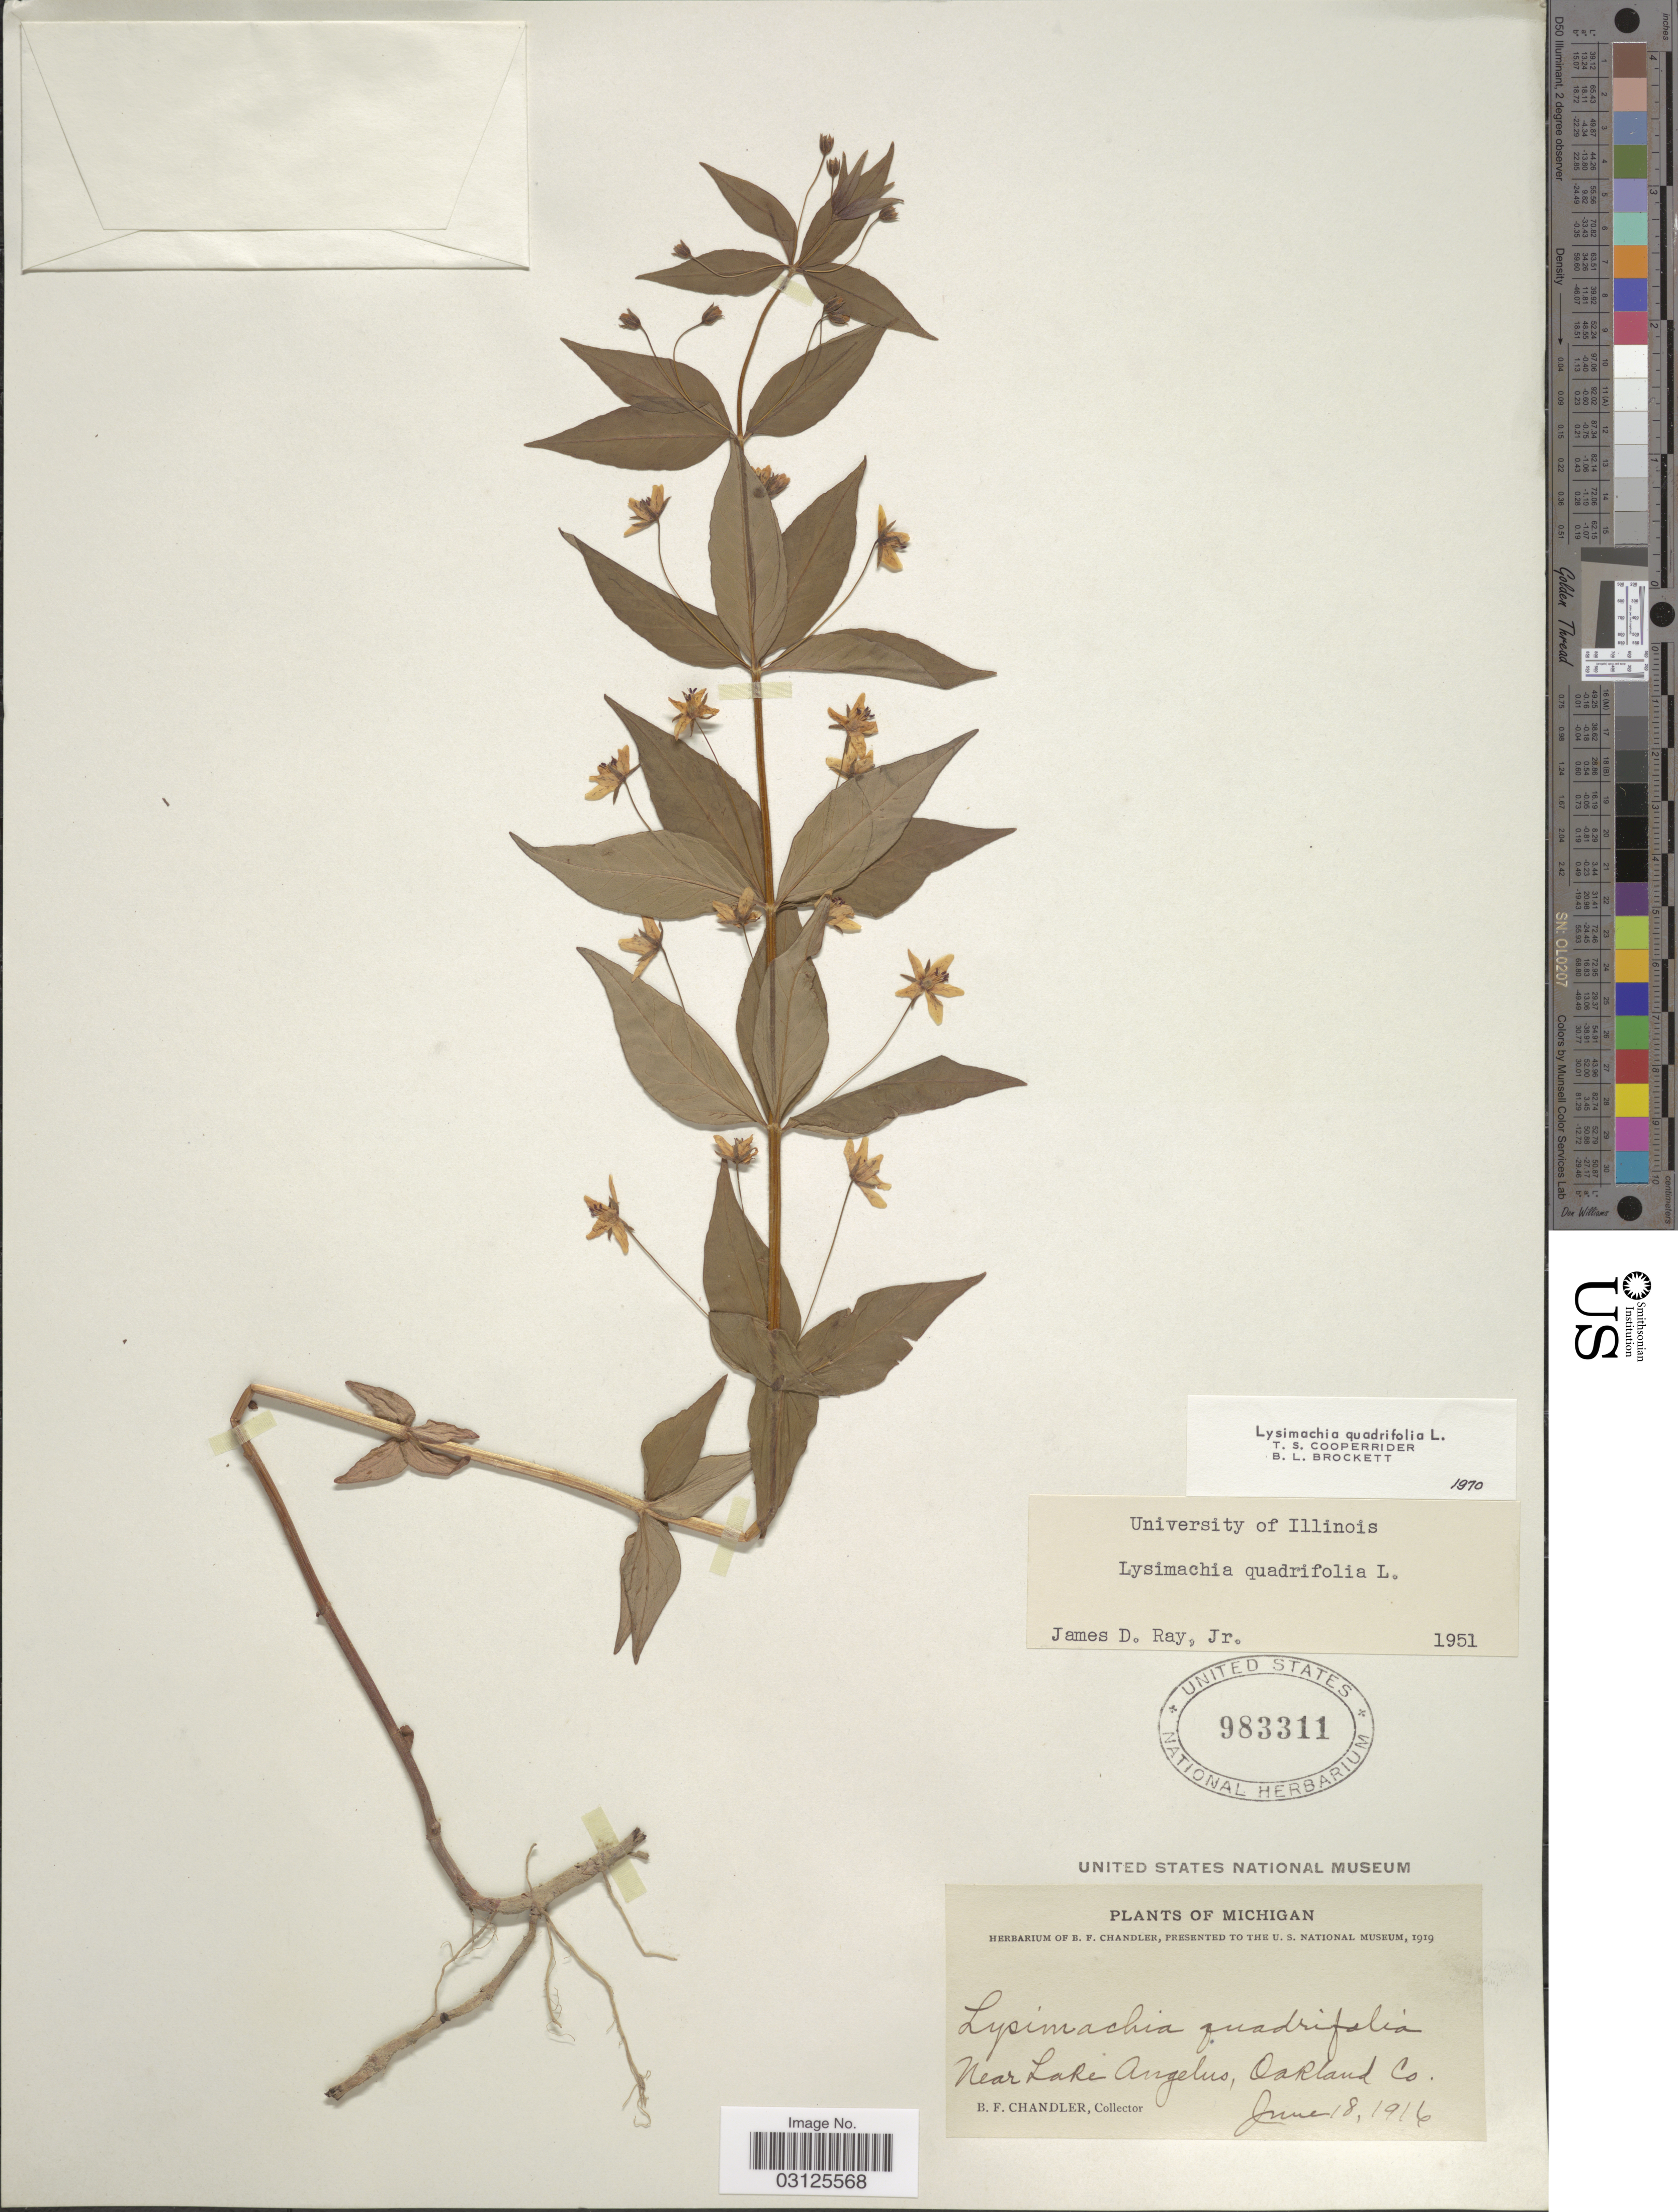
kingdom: Plantae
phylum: Tracheophyta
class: Magnoliopsida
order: Ericales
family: Primulaceae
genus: Lysimachia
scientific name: Lysimachia quadrifolia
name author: L.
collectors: B. F. Chandler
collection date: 1916-06-18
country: United States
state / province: Michigan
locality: Near Lake Angelus, Oakland Co.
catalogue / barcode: US 983311